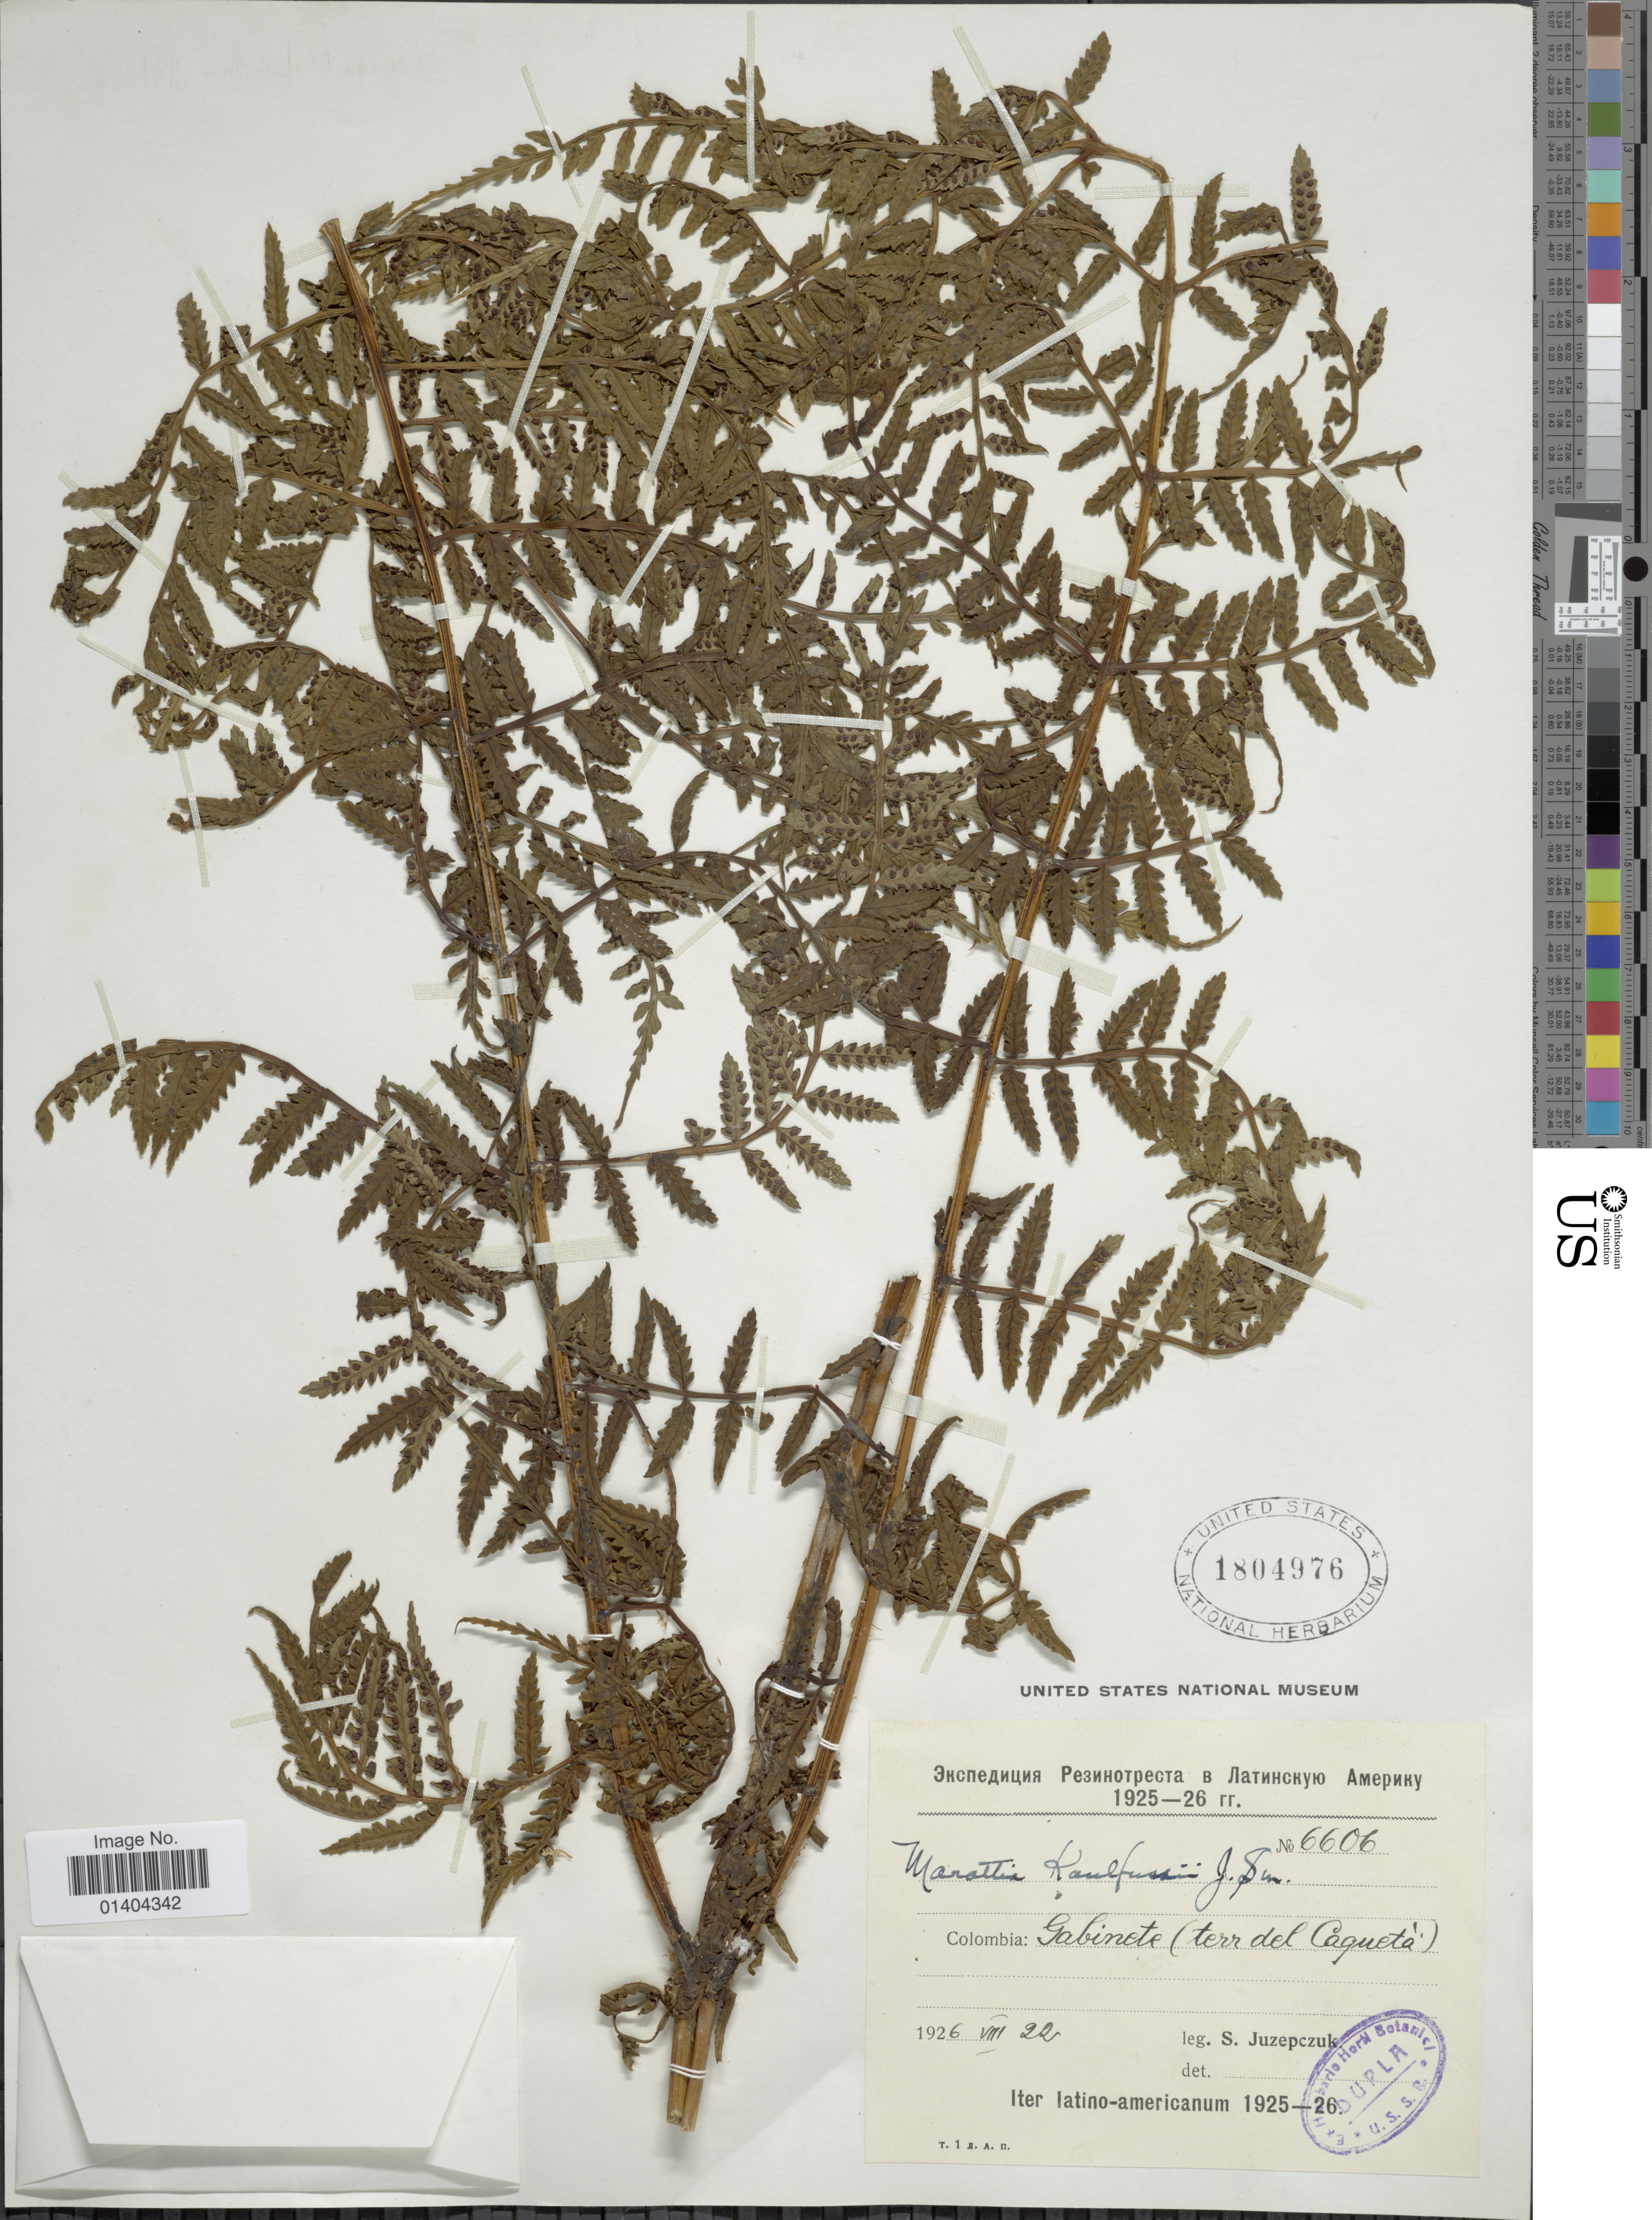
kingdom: Plantae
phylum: Tracheophyta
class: Polypodiopsida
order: Marattiales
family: Marattiaceae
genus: Marattia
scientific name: Marattia laevis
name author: Sm.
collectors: S. V. Juzepczuk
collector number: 6606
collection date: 1926-08-22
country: Colombia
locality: Gabinete (terr del Caquetà)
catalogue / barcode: US 1804976